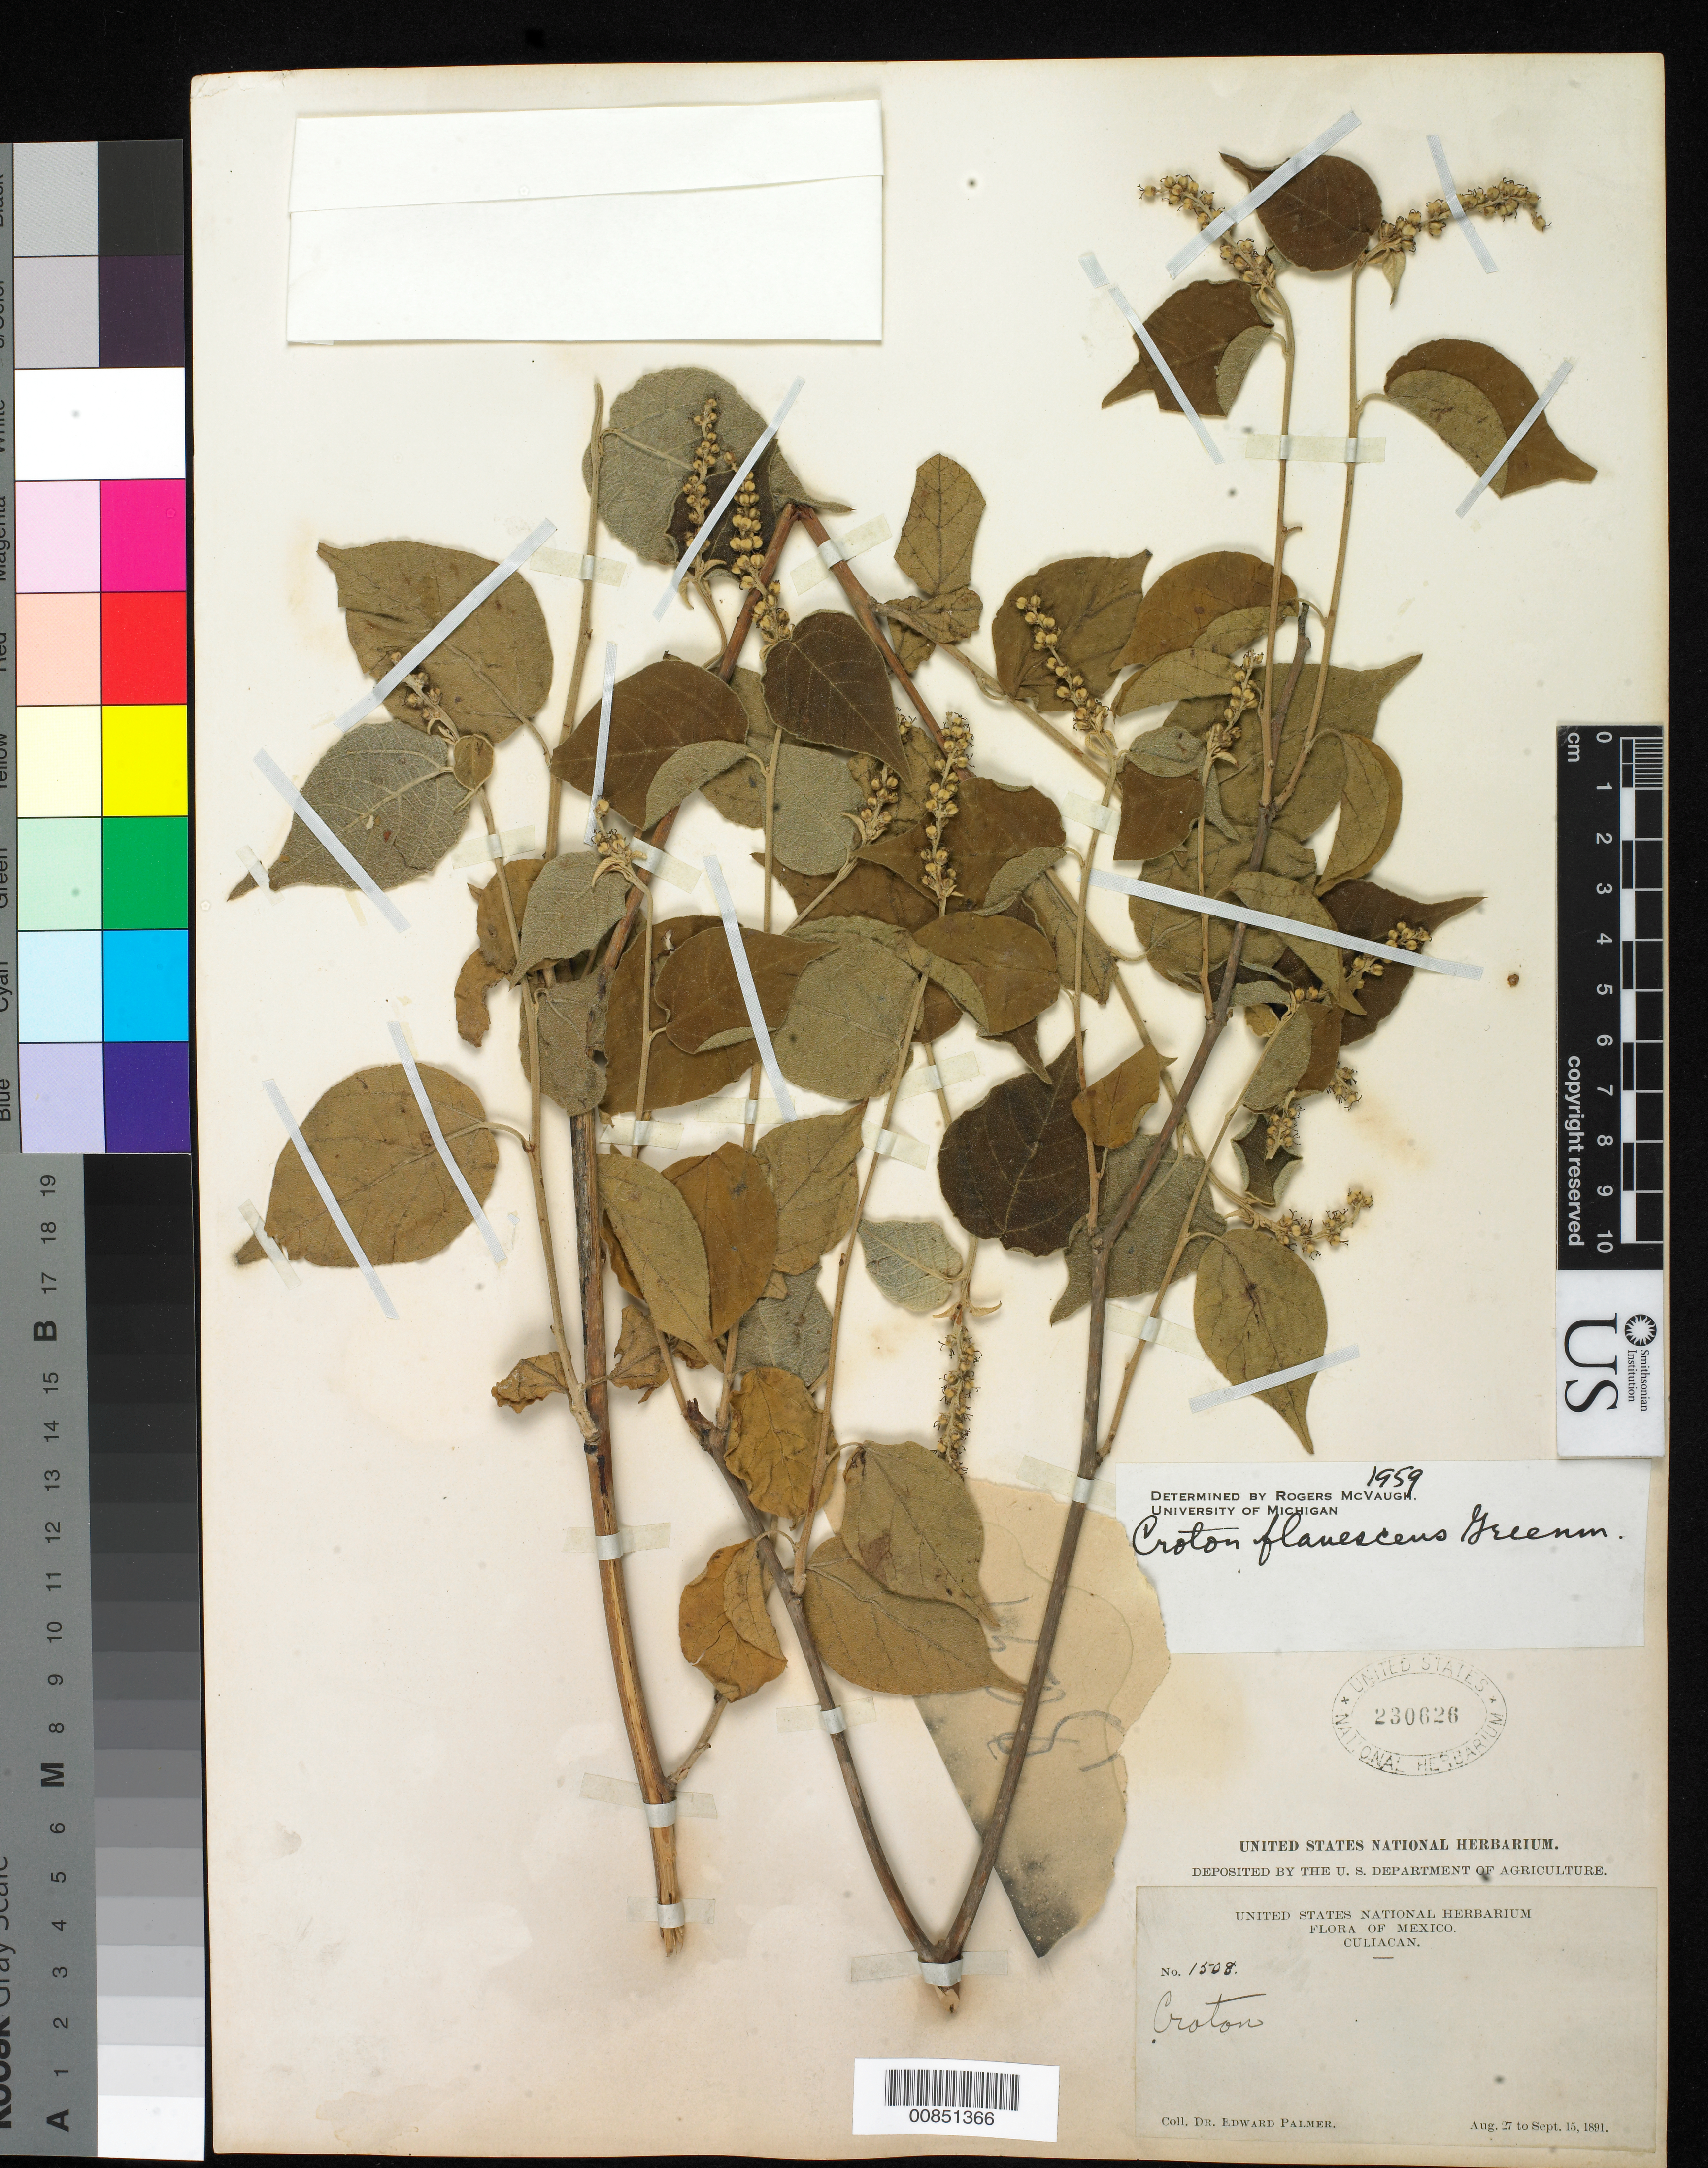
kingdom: Plantae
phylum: Tracheophyta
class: Magnoliopsida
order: Malpighiales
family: Euphorbiaceae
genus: Croton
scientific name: Croton flavescens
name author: Greenm.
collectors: E. Palmer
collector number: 1508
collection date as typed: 27 Aug 1891 to 15 Sep 1891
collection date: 1891-08-27/1891-09-15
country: Mexico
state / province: Sinaloa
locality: Culiacan, Sinaloa.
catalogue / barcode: US 230626